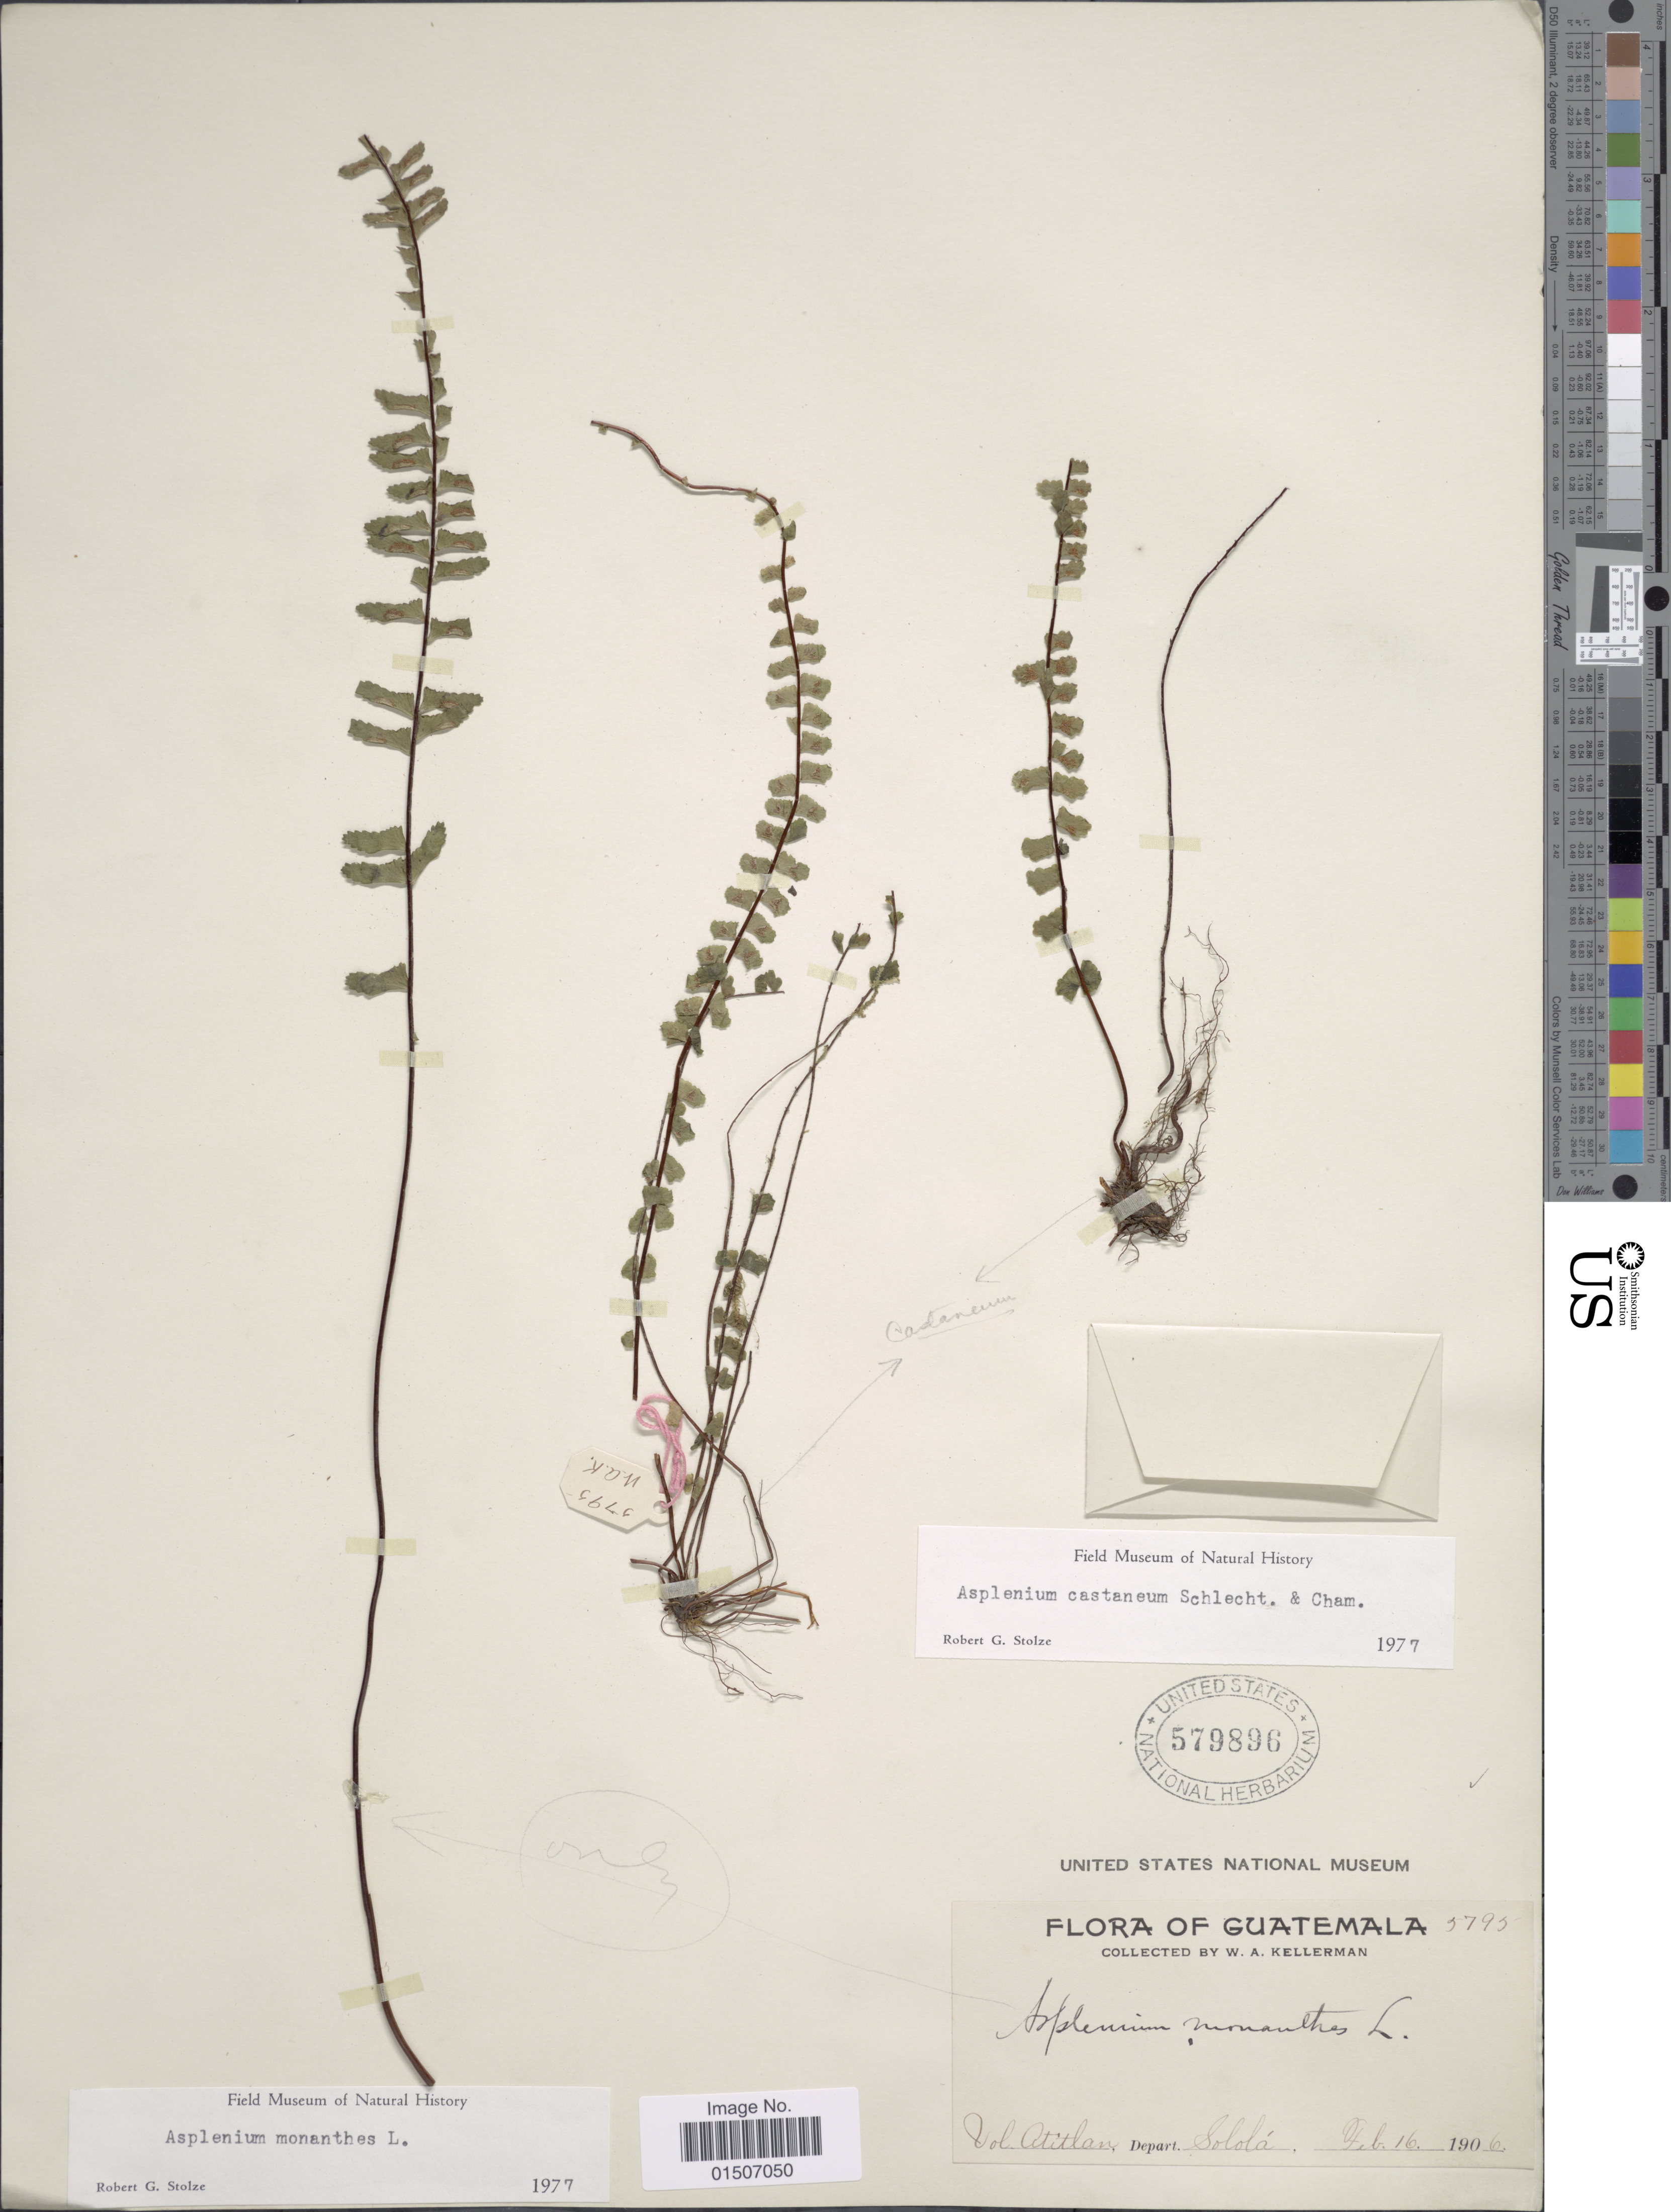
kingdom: Plantae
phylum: Tracheophyta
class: Polypodiopsida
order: Polypodiales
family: Aspleniaceae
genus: Asplenium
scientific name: Asplenium monanthes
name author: L.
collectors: W. A. Kellermann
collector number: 5795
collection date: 1906-02-16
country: Guatemala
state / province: Sololá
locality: Vol Atitlan, Depart Sololá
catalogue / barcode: US 579896